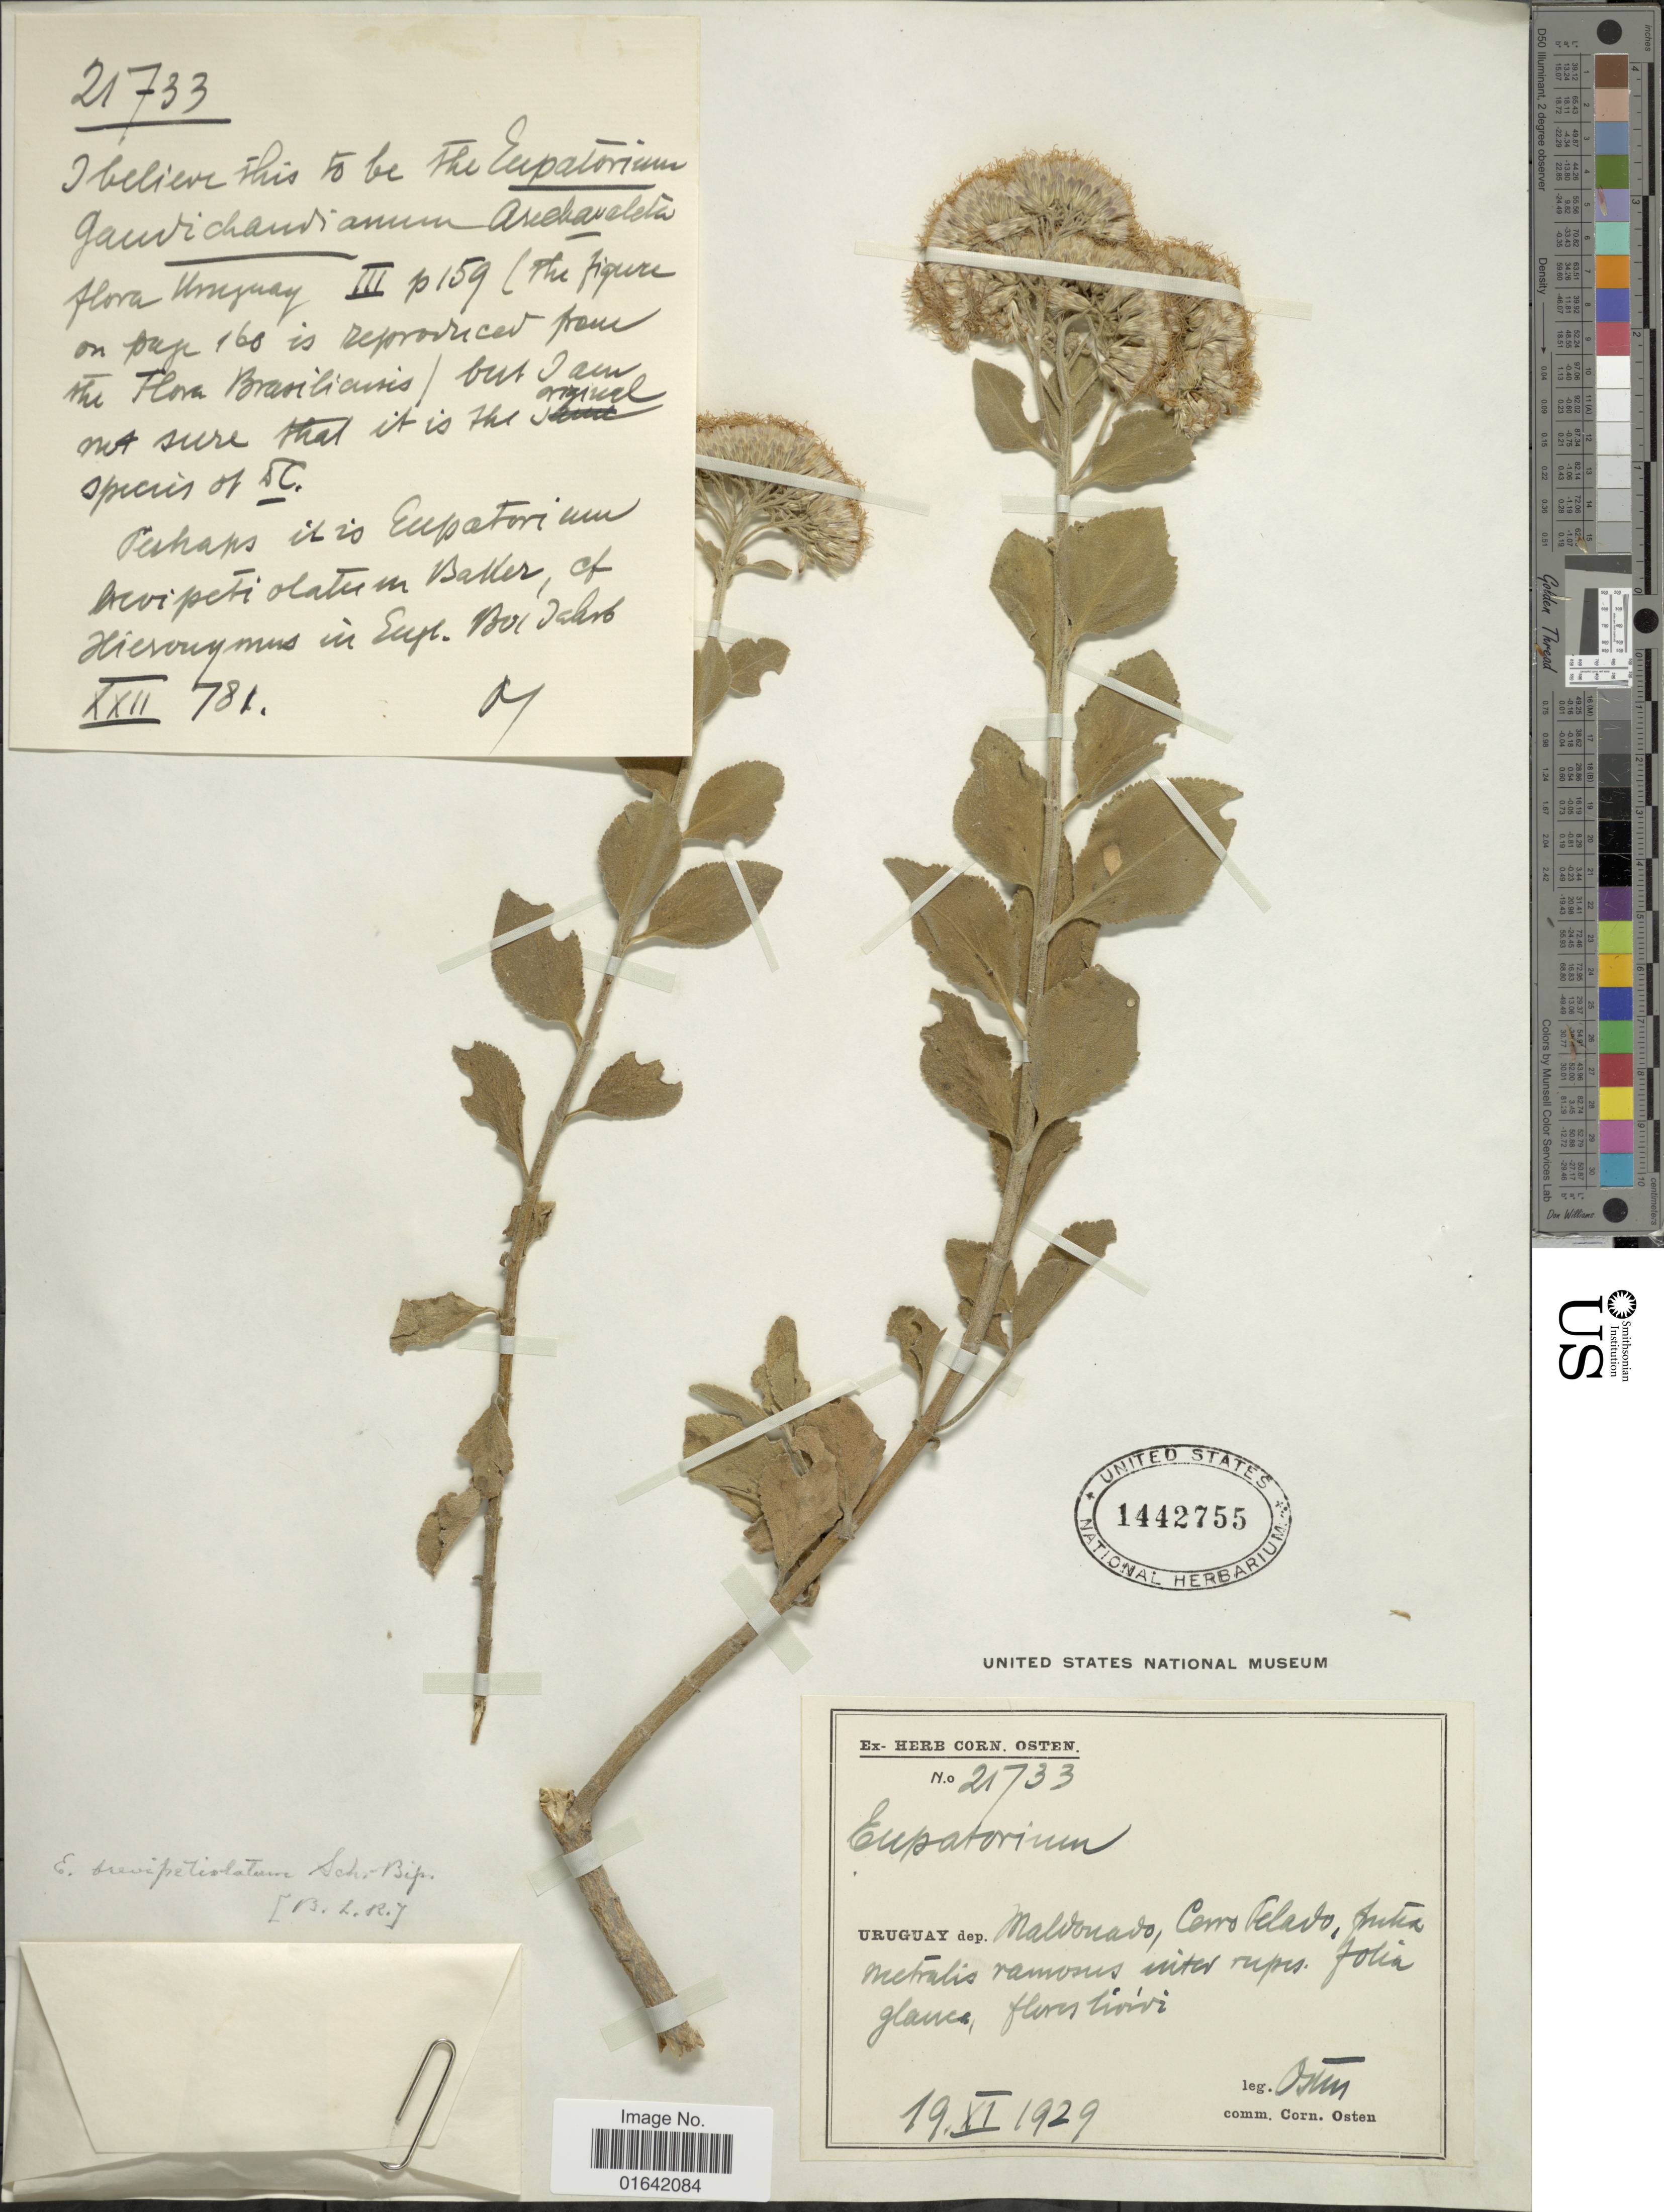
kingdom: Plantae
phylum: Tracheophyta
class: Magnoliopsida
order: Asterales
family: Asteraceae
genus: Grazielia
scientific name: Grazielia brevipetiolatum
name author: Sch. Bip.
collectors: C. Osten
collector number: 21733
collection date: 1929-11-19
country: Uruguay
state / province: Maldonado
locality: Maldonado, Cerro Flevo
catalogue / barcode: US 1442755